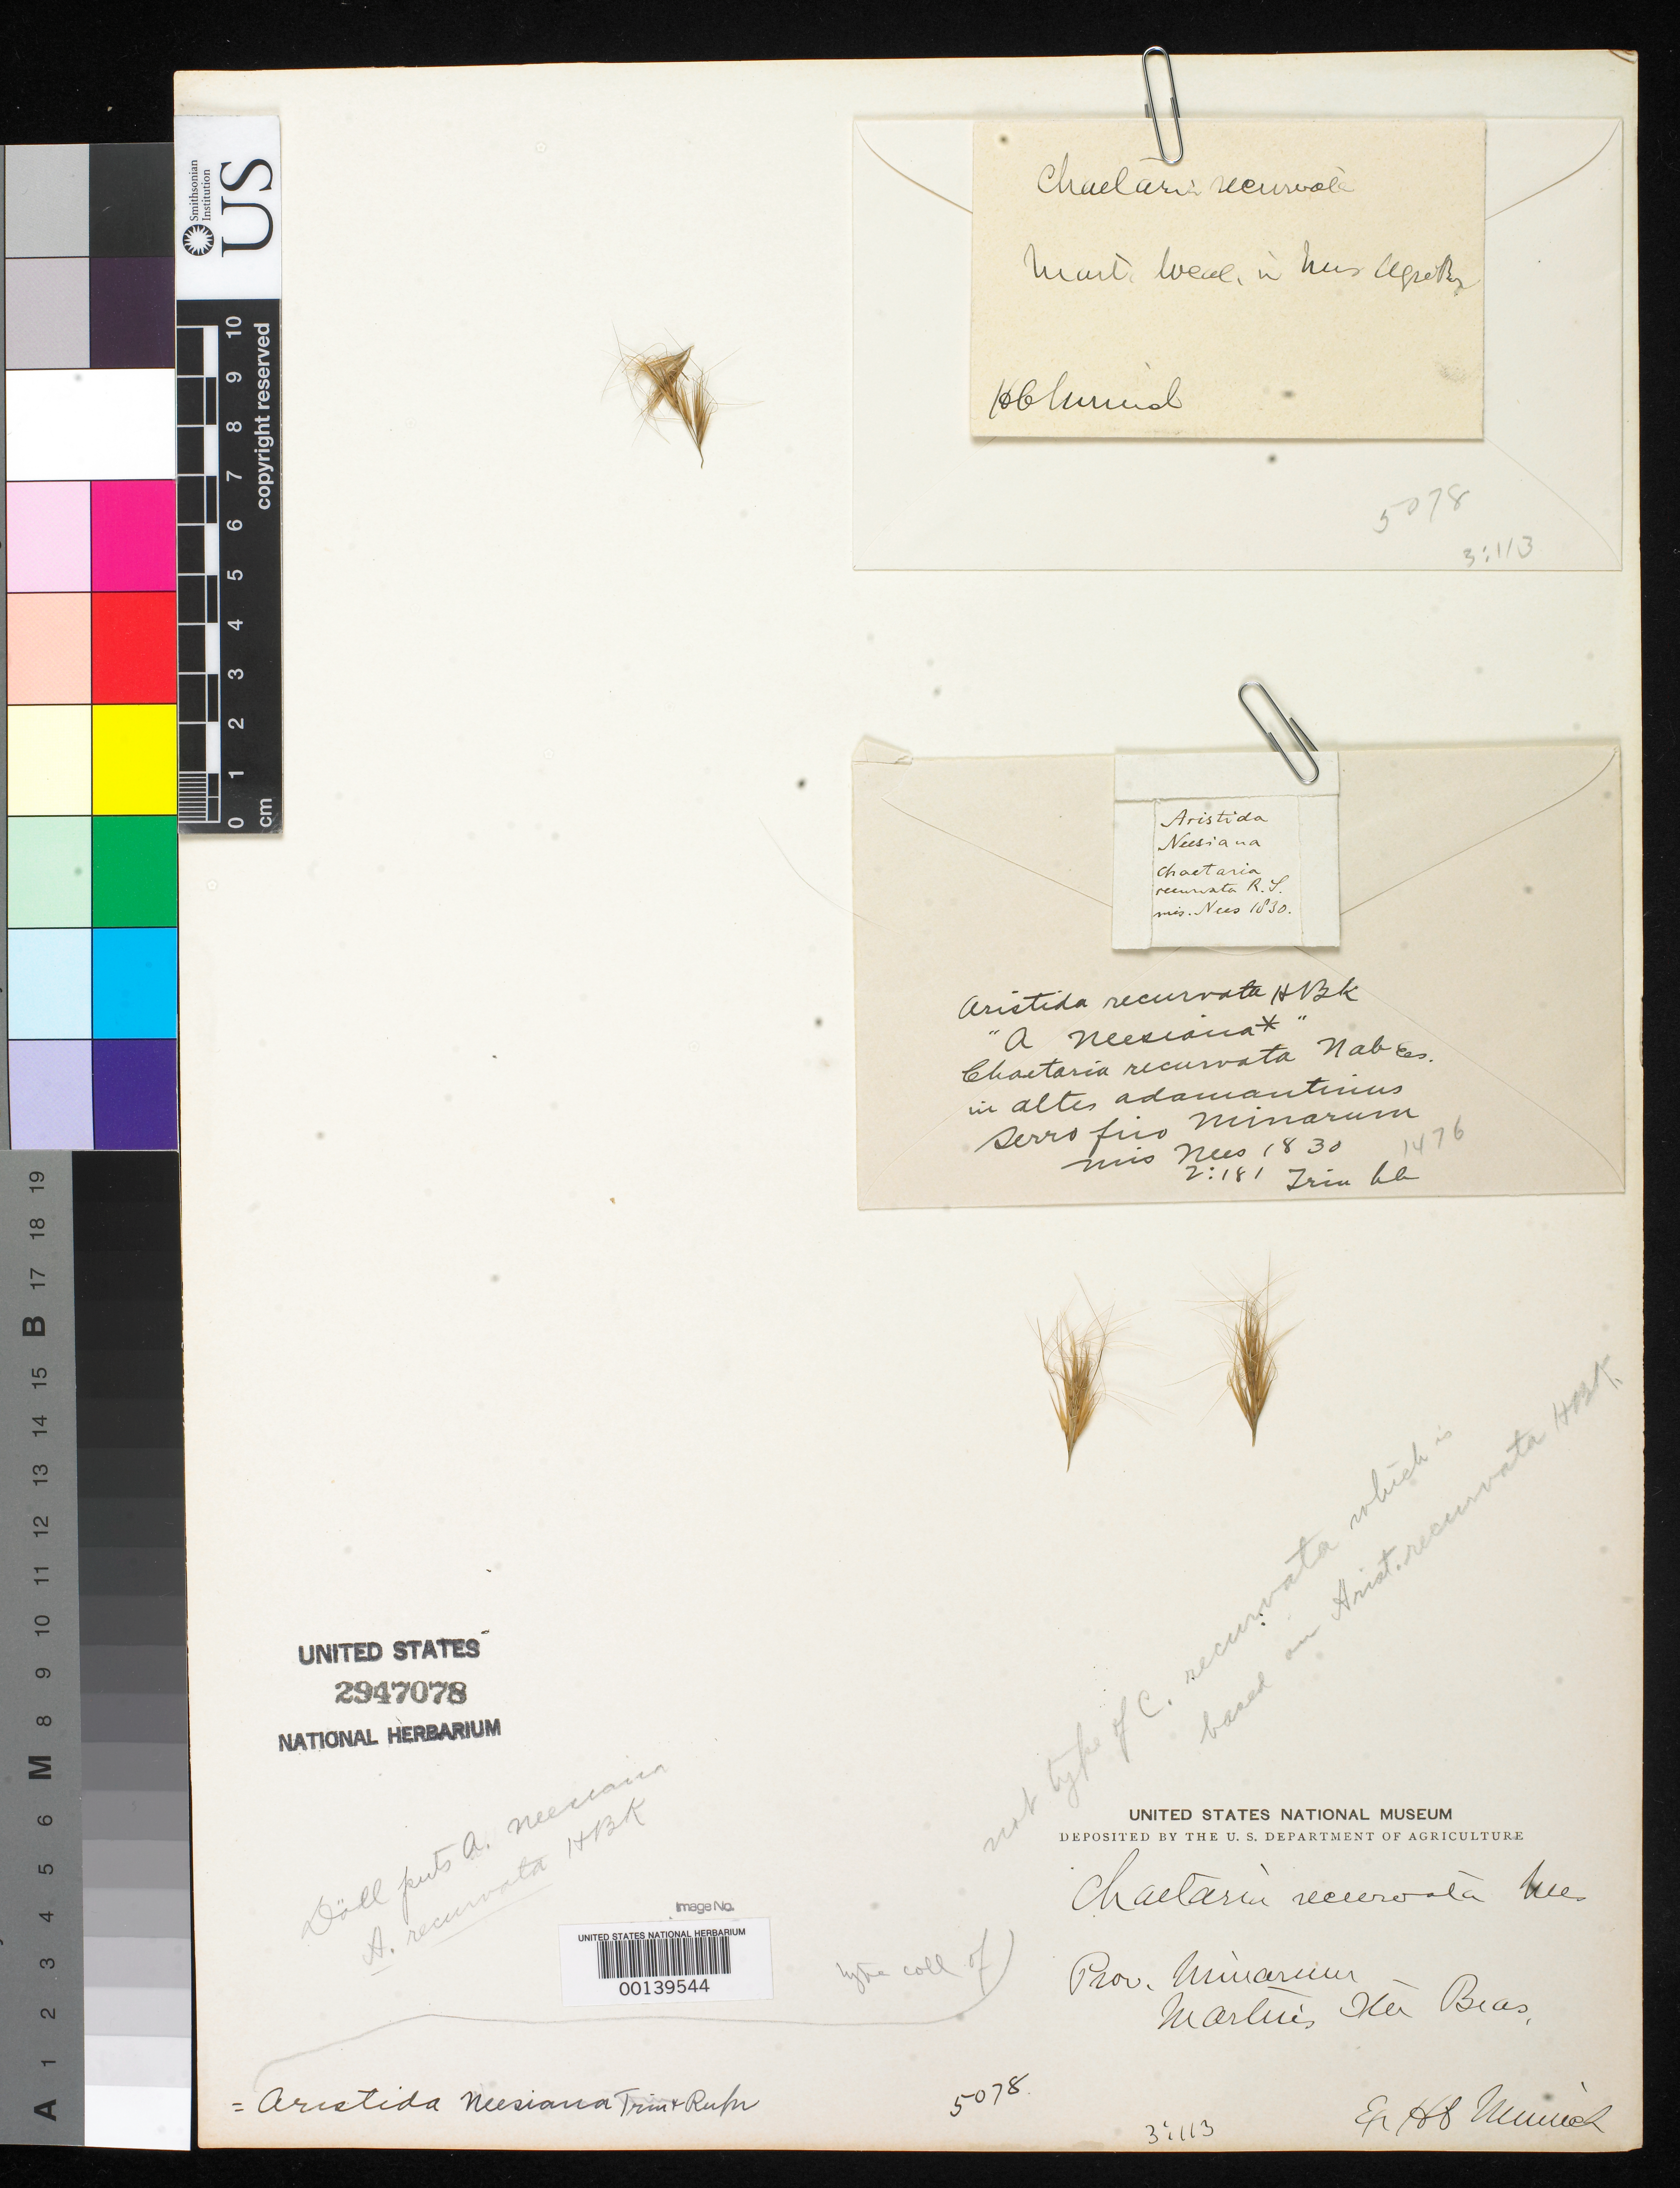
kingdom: Plantae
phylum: Tracheophyta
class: Liliopsida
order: Poales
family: Poaceae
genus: Aristida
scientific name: Aristida neesiana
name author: Trin. & Rupr.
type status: Type Fragment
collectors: C. G. D. Nees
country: Brazil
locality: Minarum, Serro Frio.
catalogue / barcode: US 2947078